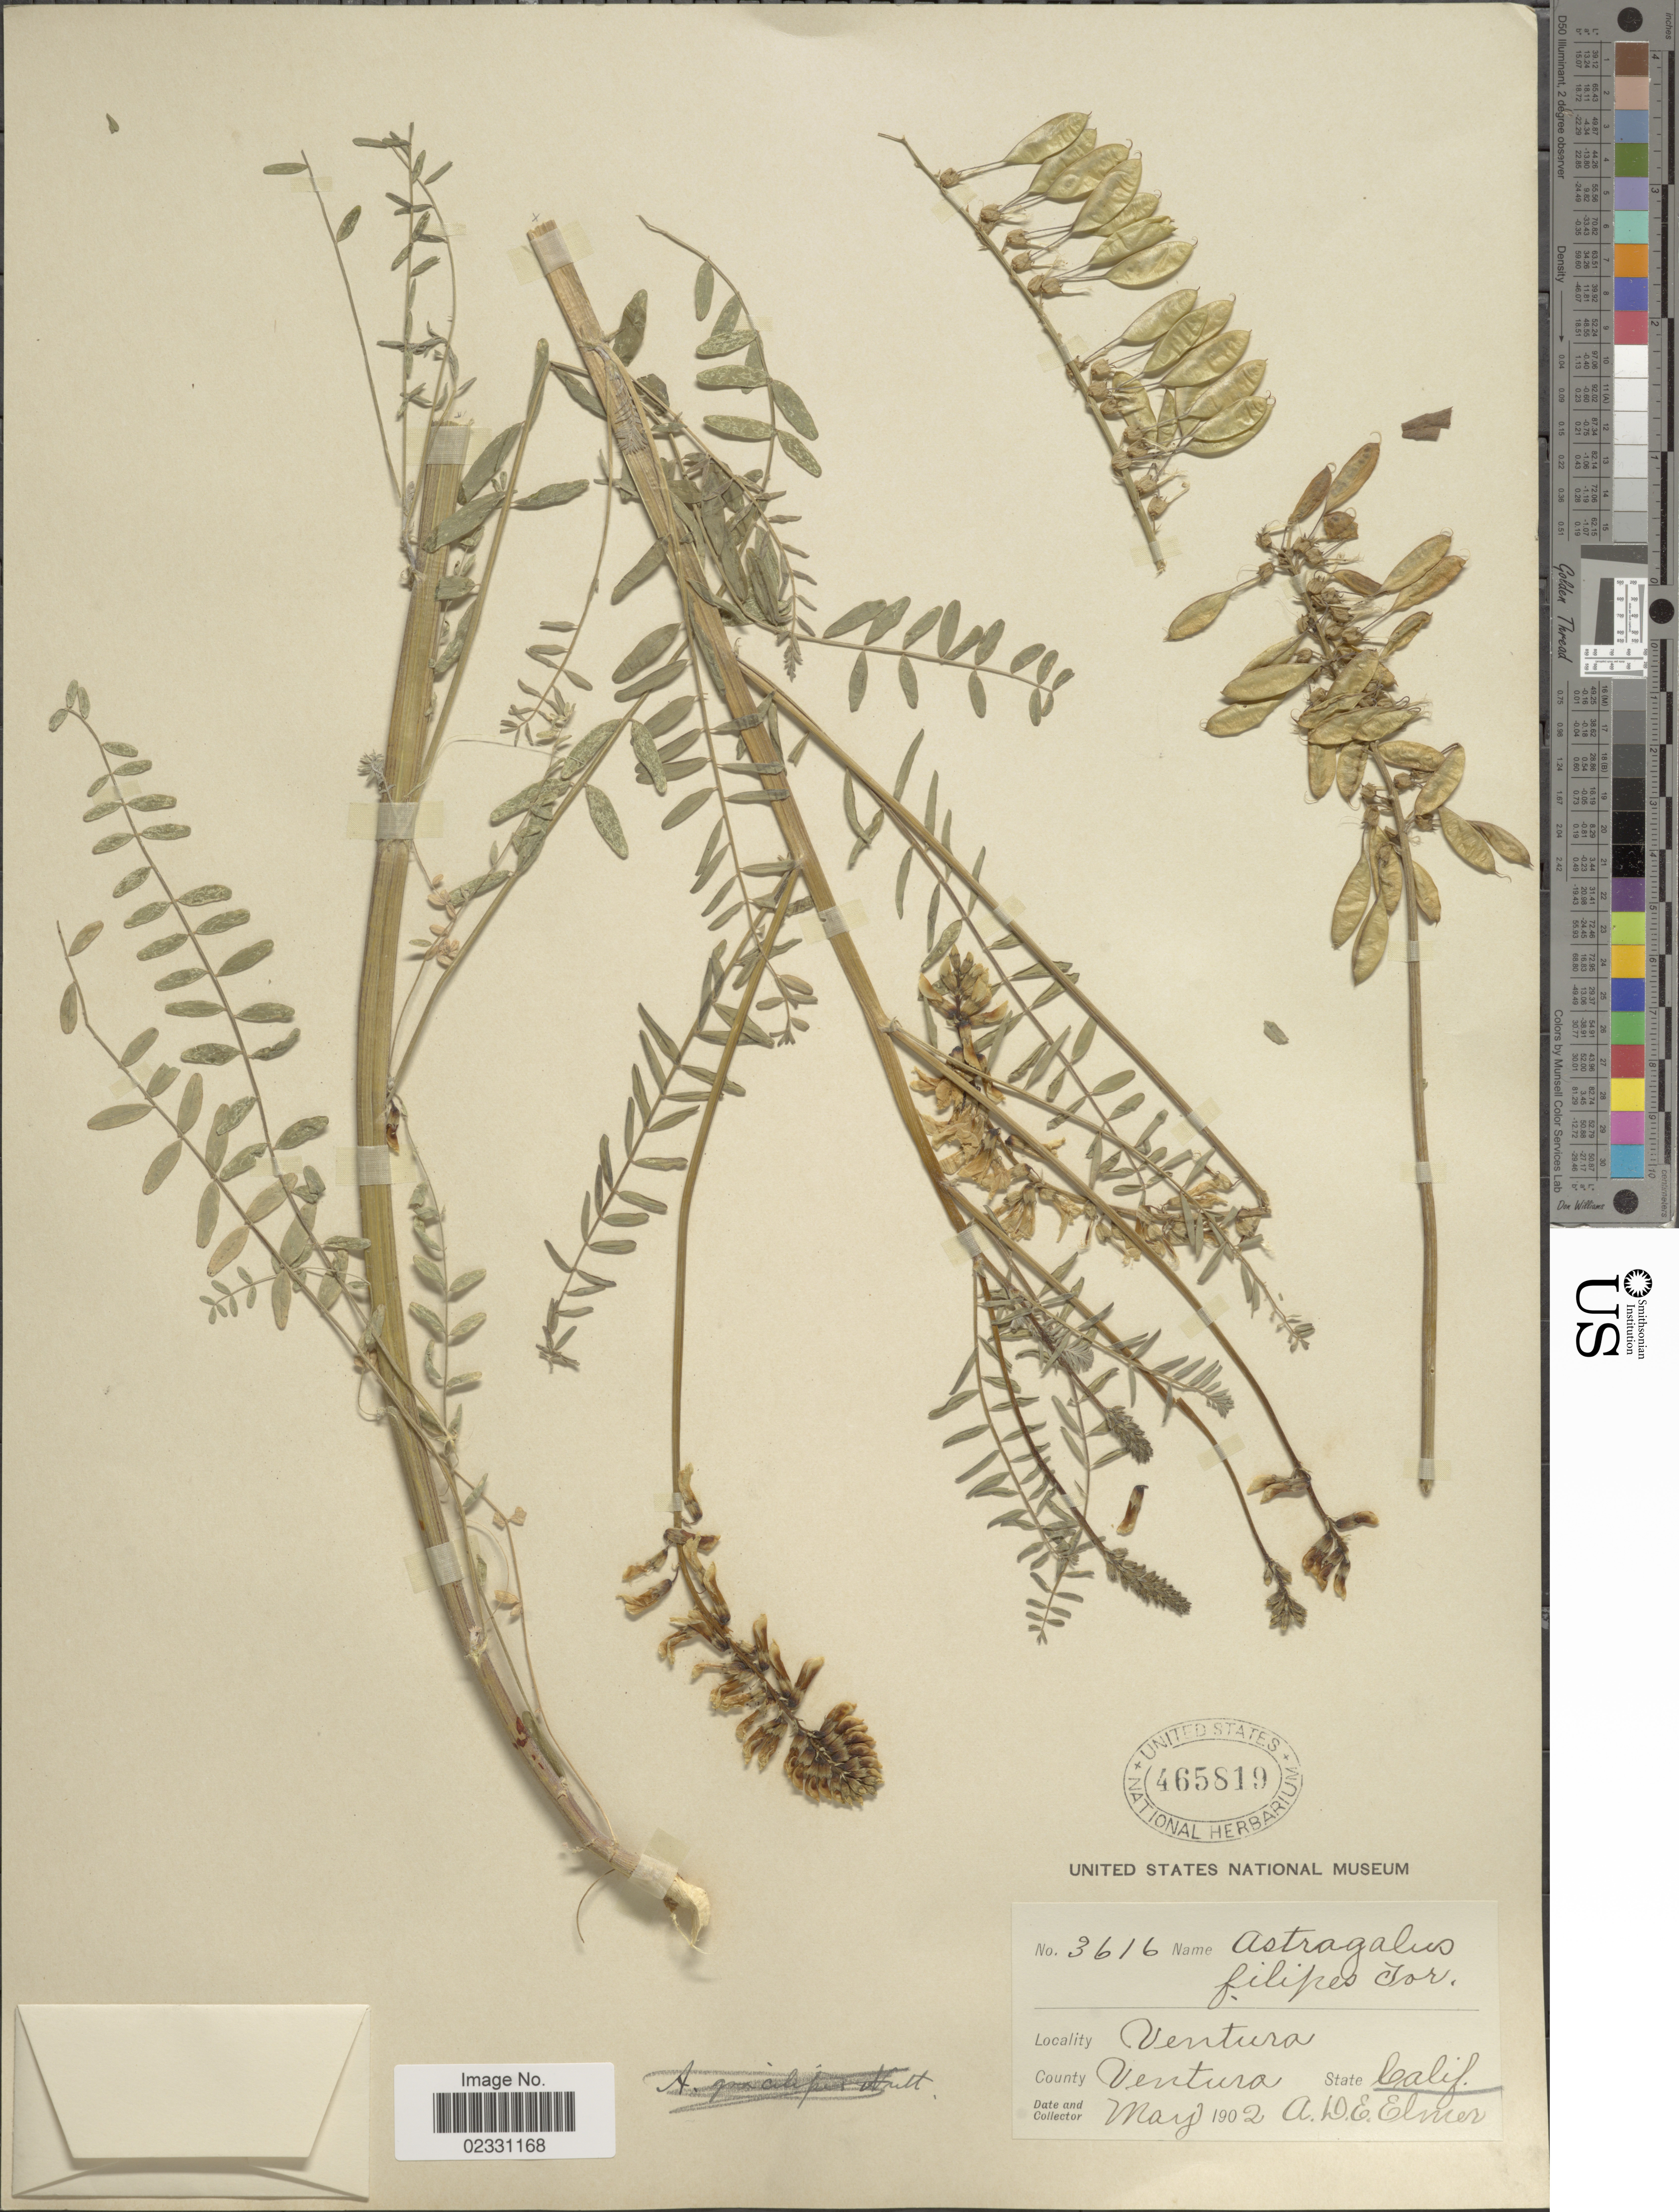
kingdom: Plantae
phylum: Tracheophyta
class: Magnoliopsida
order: Fabales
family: Fabaceae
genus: Astragalus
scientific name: Astragalus filipes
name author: A. Gray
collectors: A. D. E. Elmer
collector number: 3616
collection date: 1902-05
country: United States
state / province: California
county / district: Ventura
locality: Ventura. County Ventura.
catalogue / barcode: US 465819